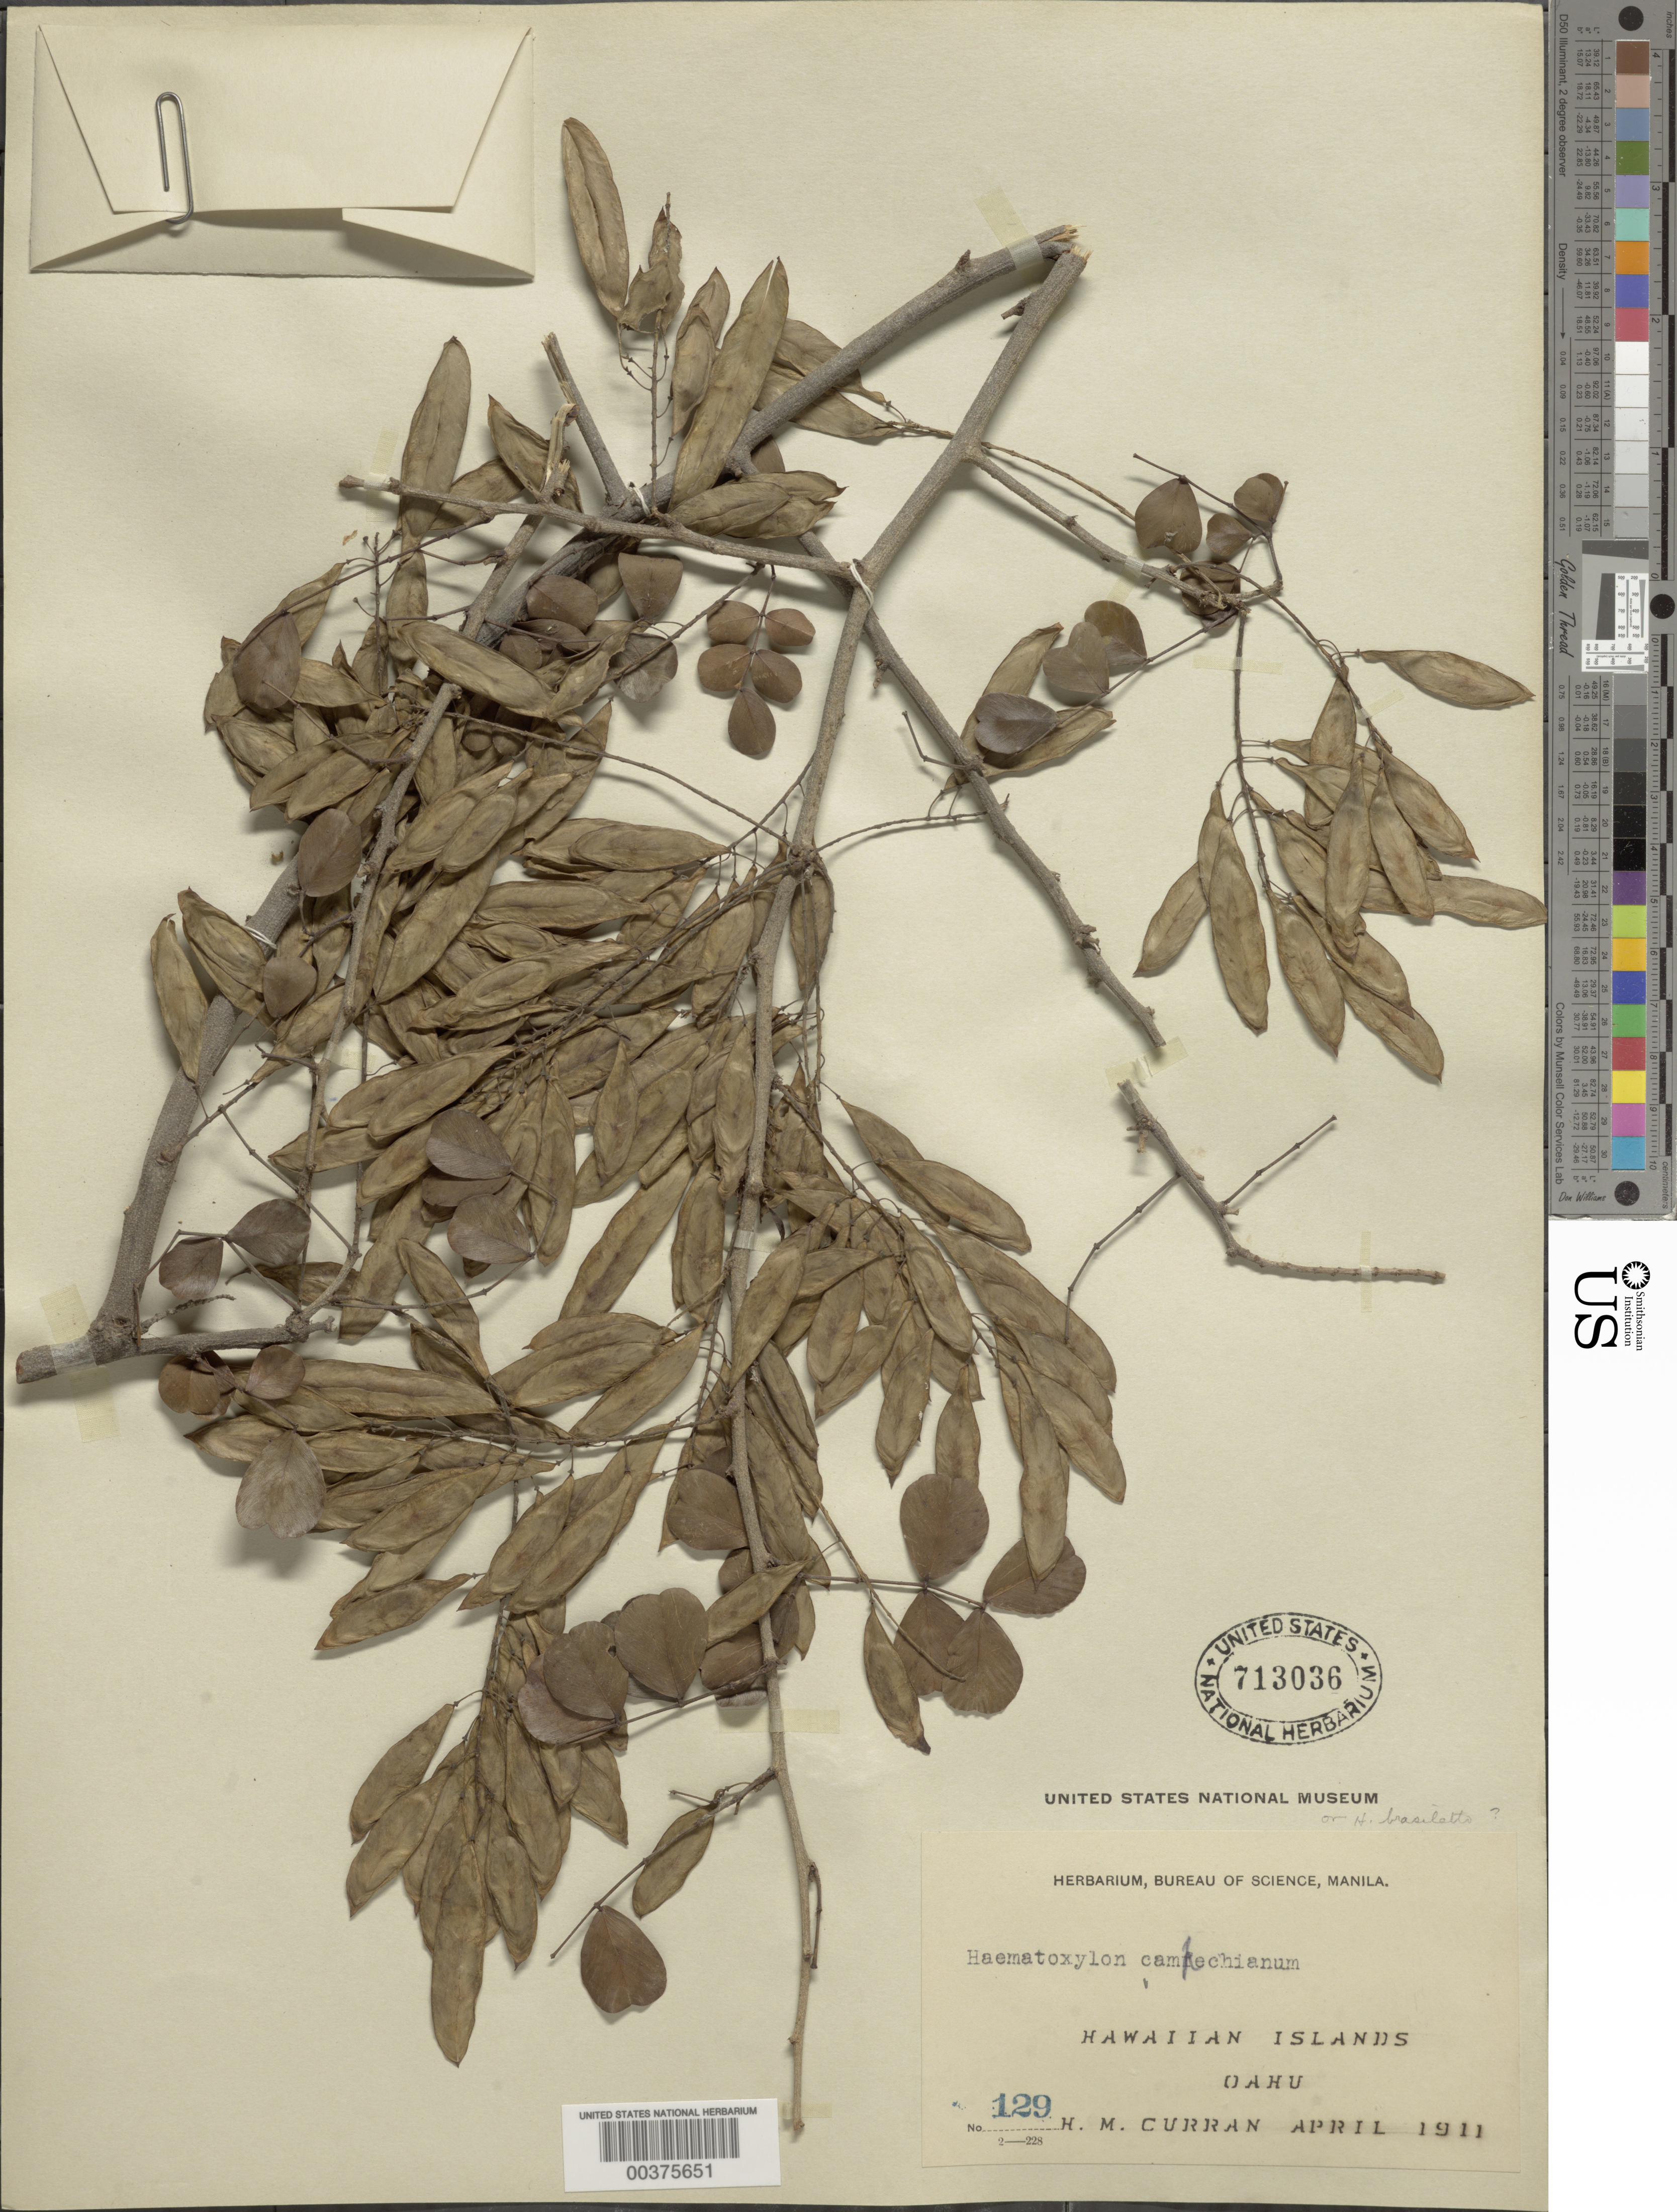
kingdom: Plantae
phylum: Tracheophyta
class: Magnoliopsida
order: Fabales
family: Fabaceae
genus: Haematoxylum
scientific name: Haematoxylum campechianum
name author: L.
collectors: H. M. Curran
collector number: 129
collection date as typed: Apr 1911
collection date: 1911-04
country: United States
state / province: Hawaii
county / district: Honolulu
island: Oahu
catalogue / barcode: US 713036